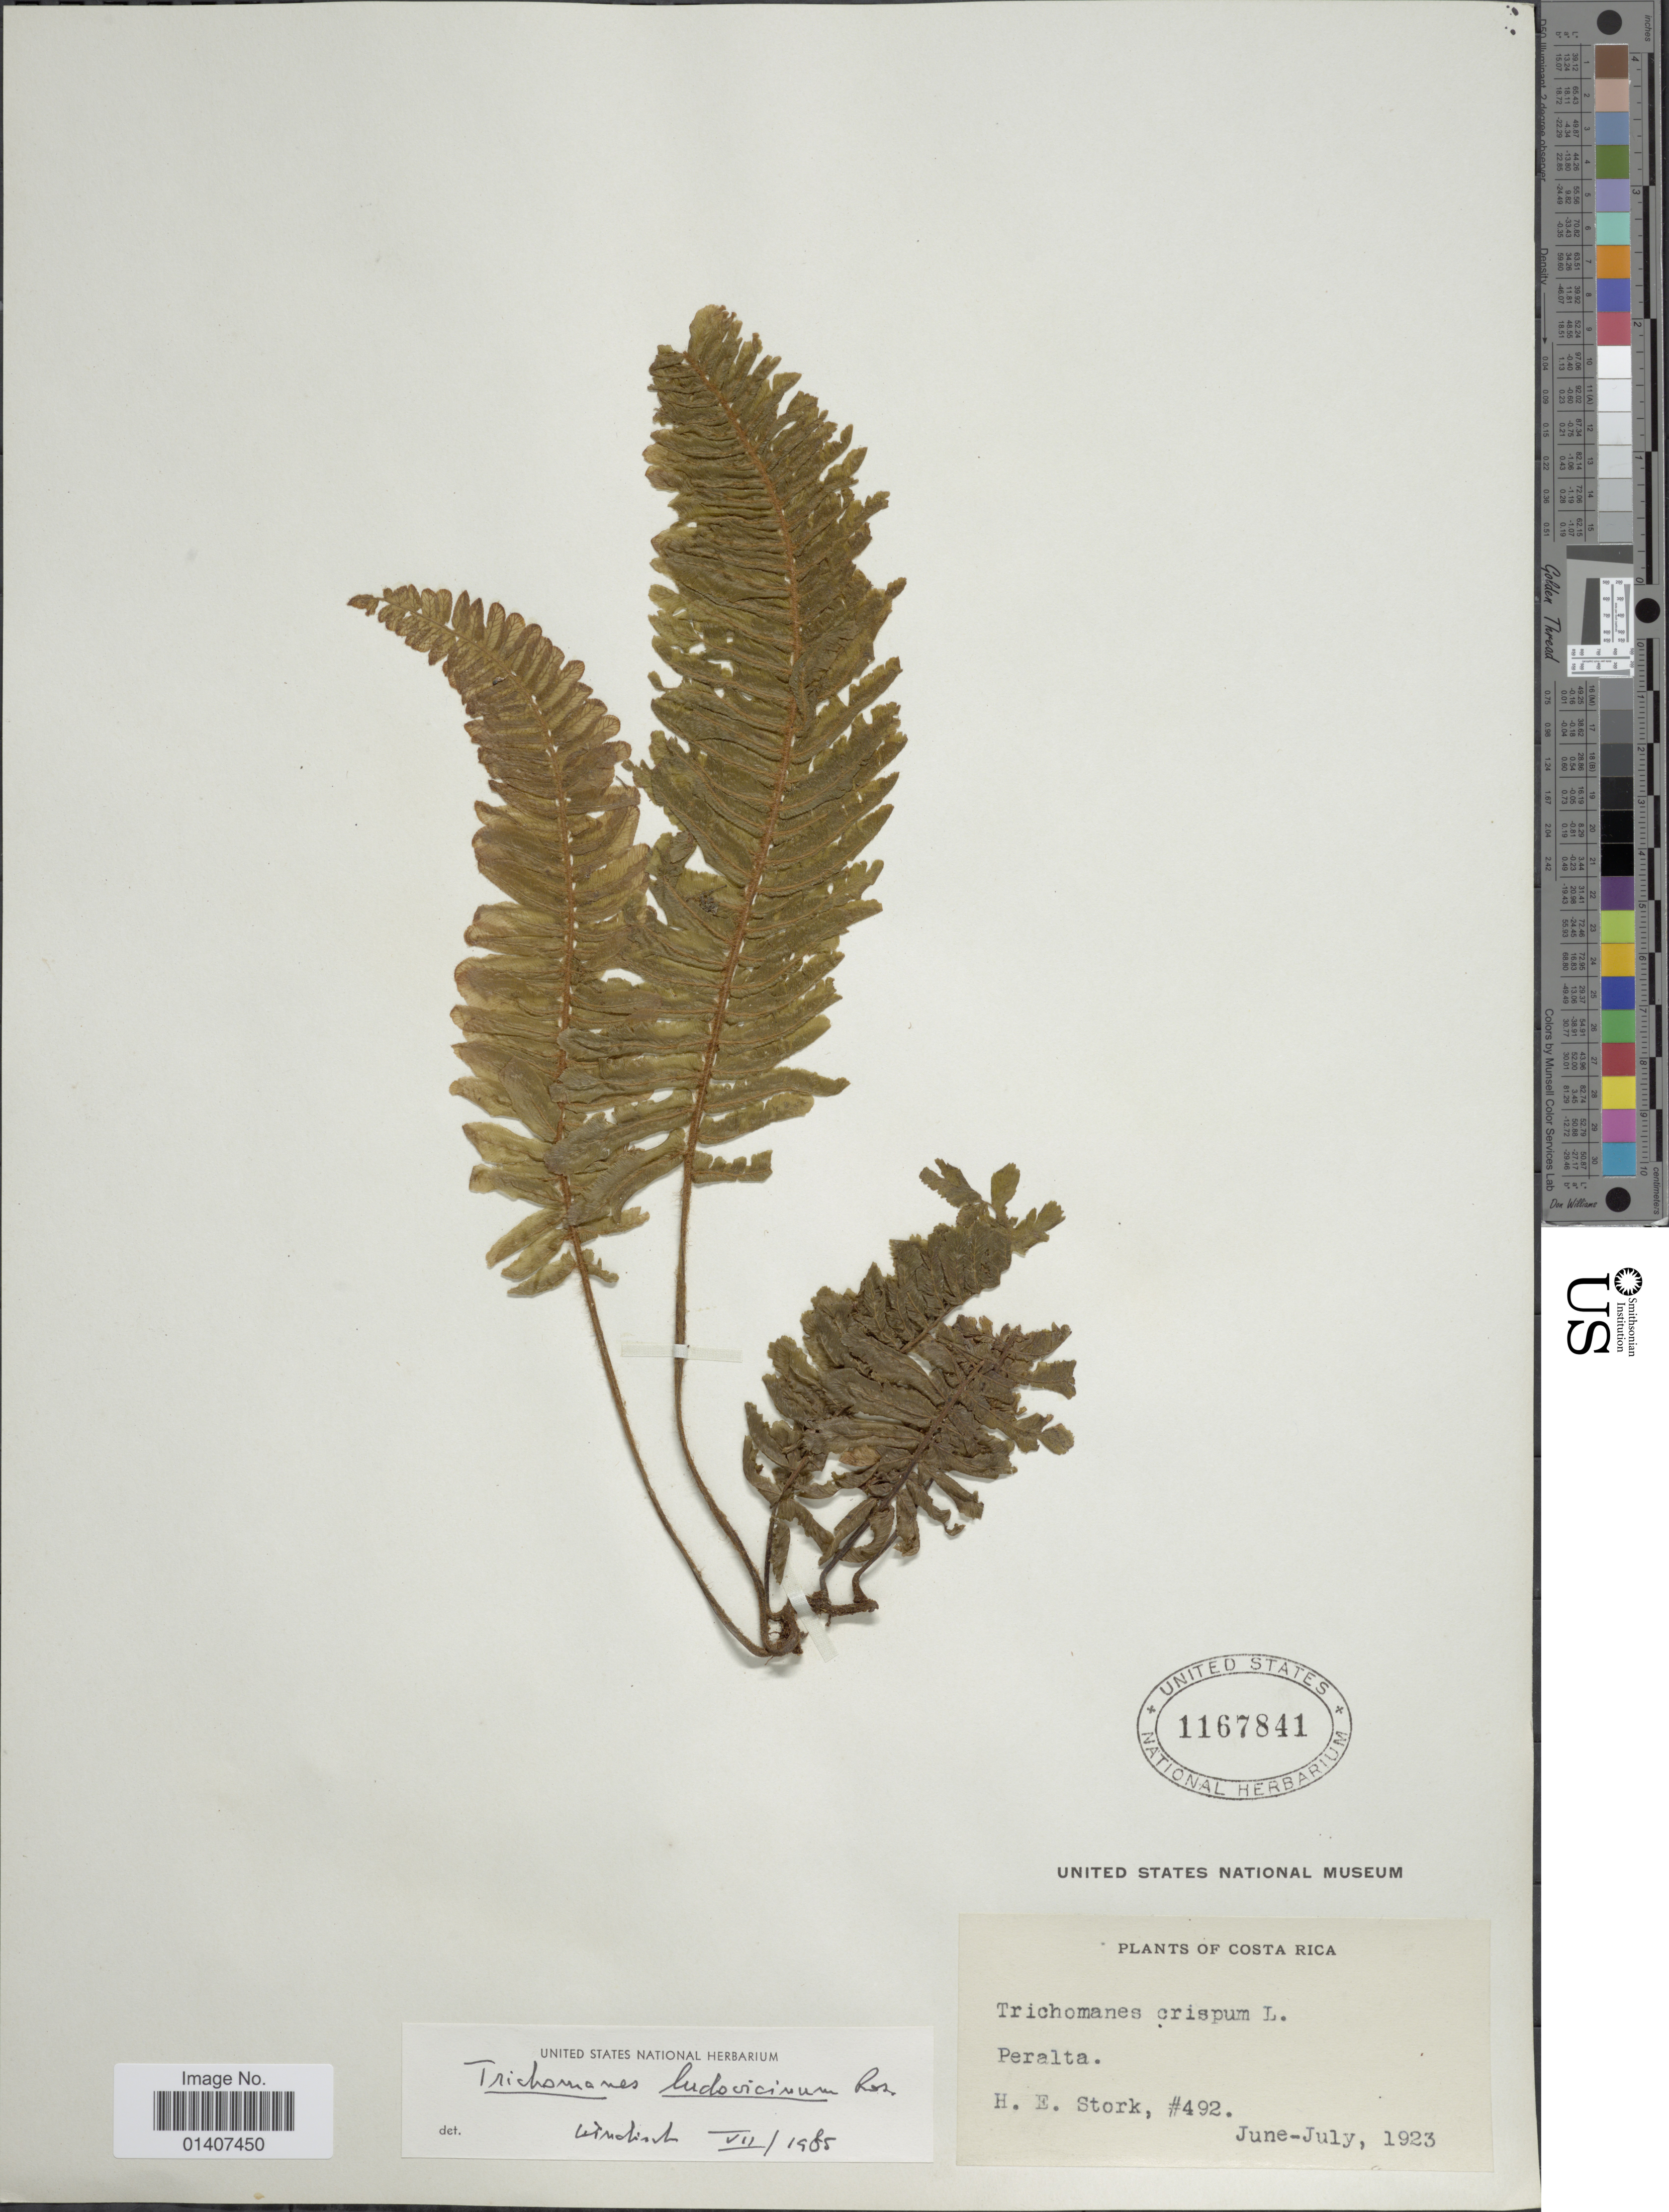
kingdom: Plantae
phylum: Tracheophyta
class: Polypodiopsida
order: Hymenophyllales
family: Hymenophyllaceae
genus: Trichomanes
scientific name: Trichomanes ludovicinum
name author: Rosenst.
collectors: H. E. Stork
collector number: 492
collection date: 1923-06/1923-07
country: Costa Rica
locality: Peralta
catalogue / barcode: US 1167841